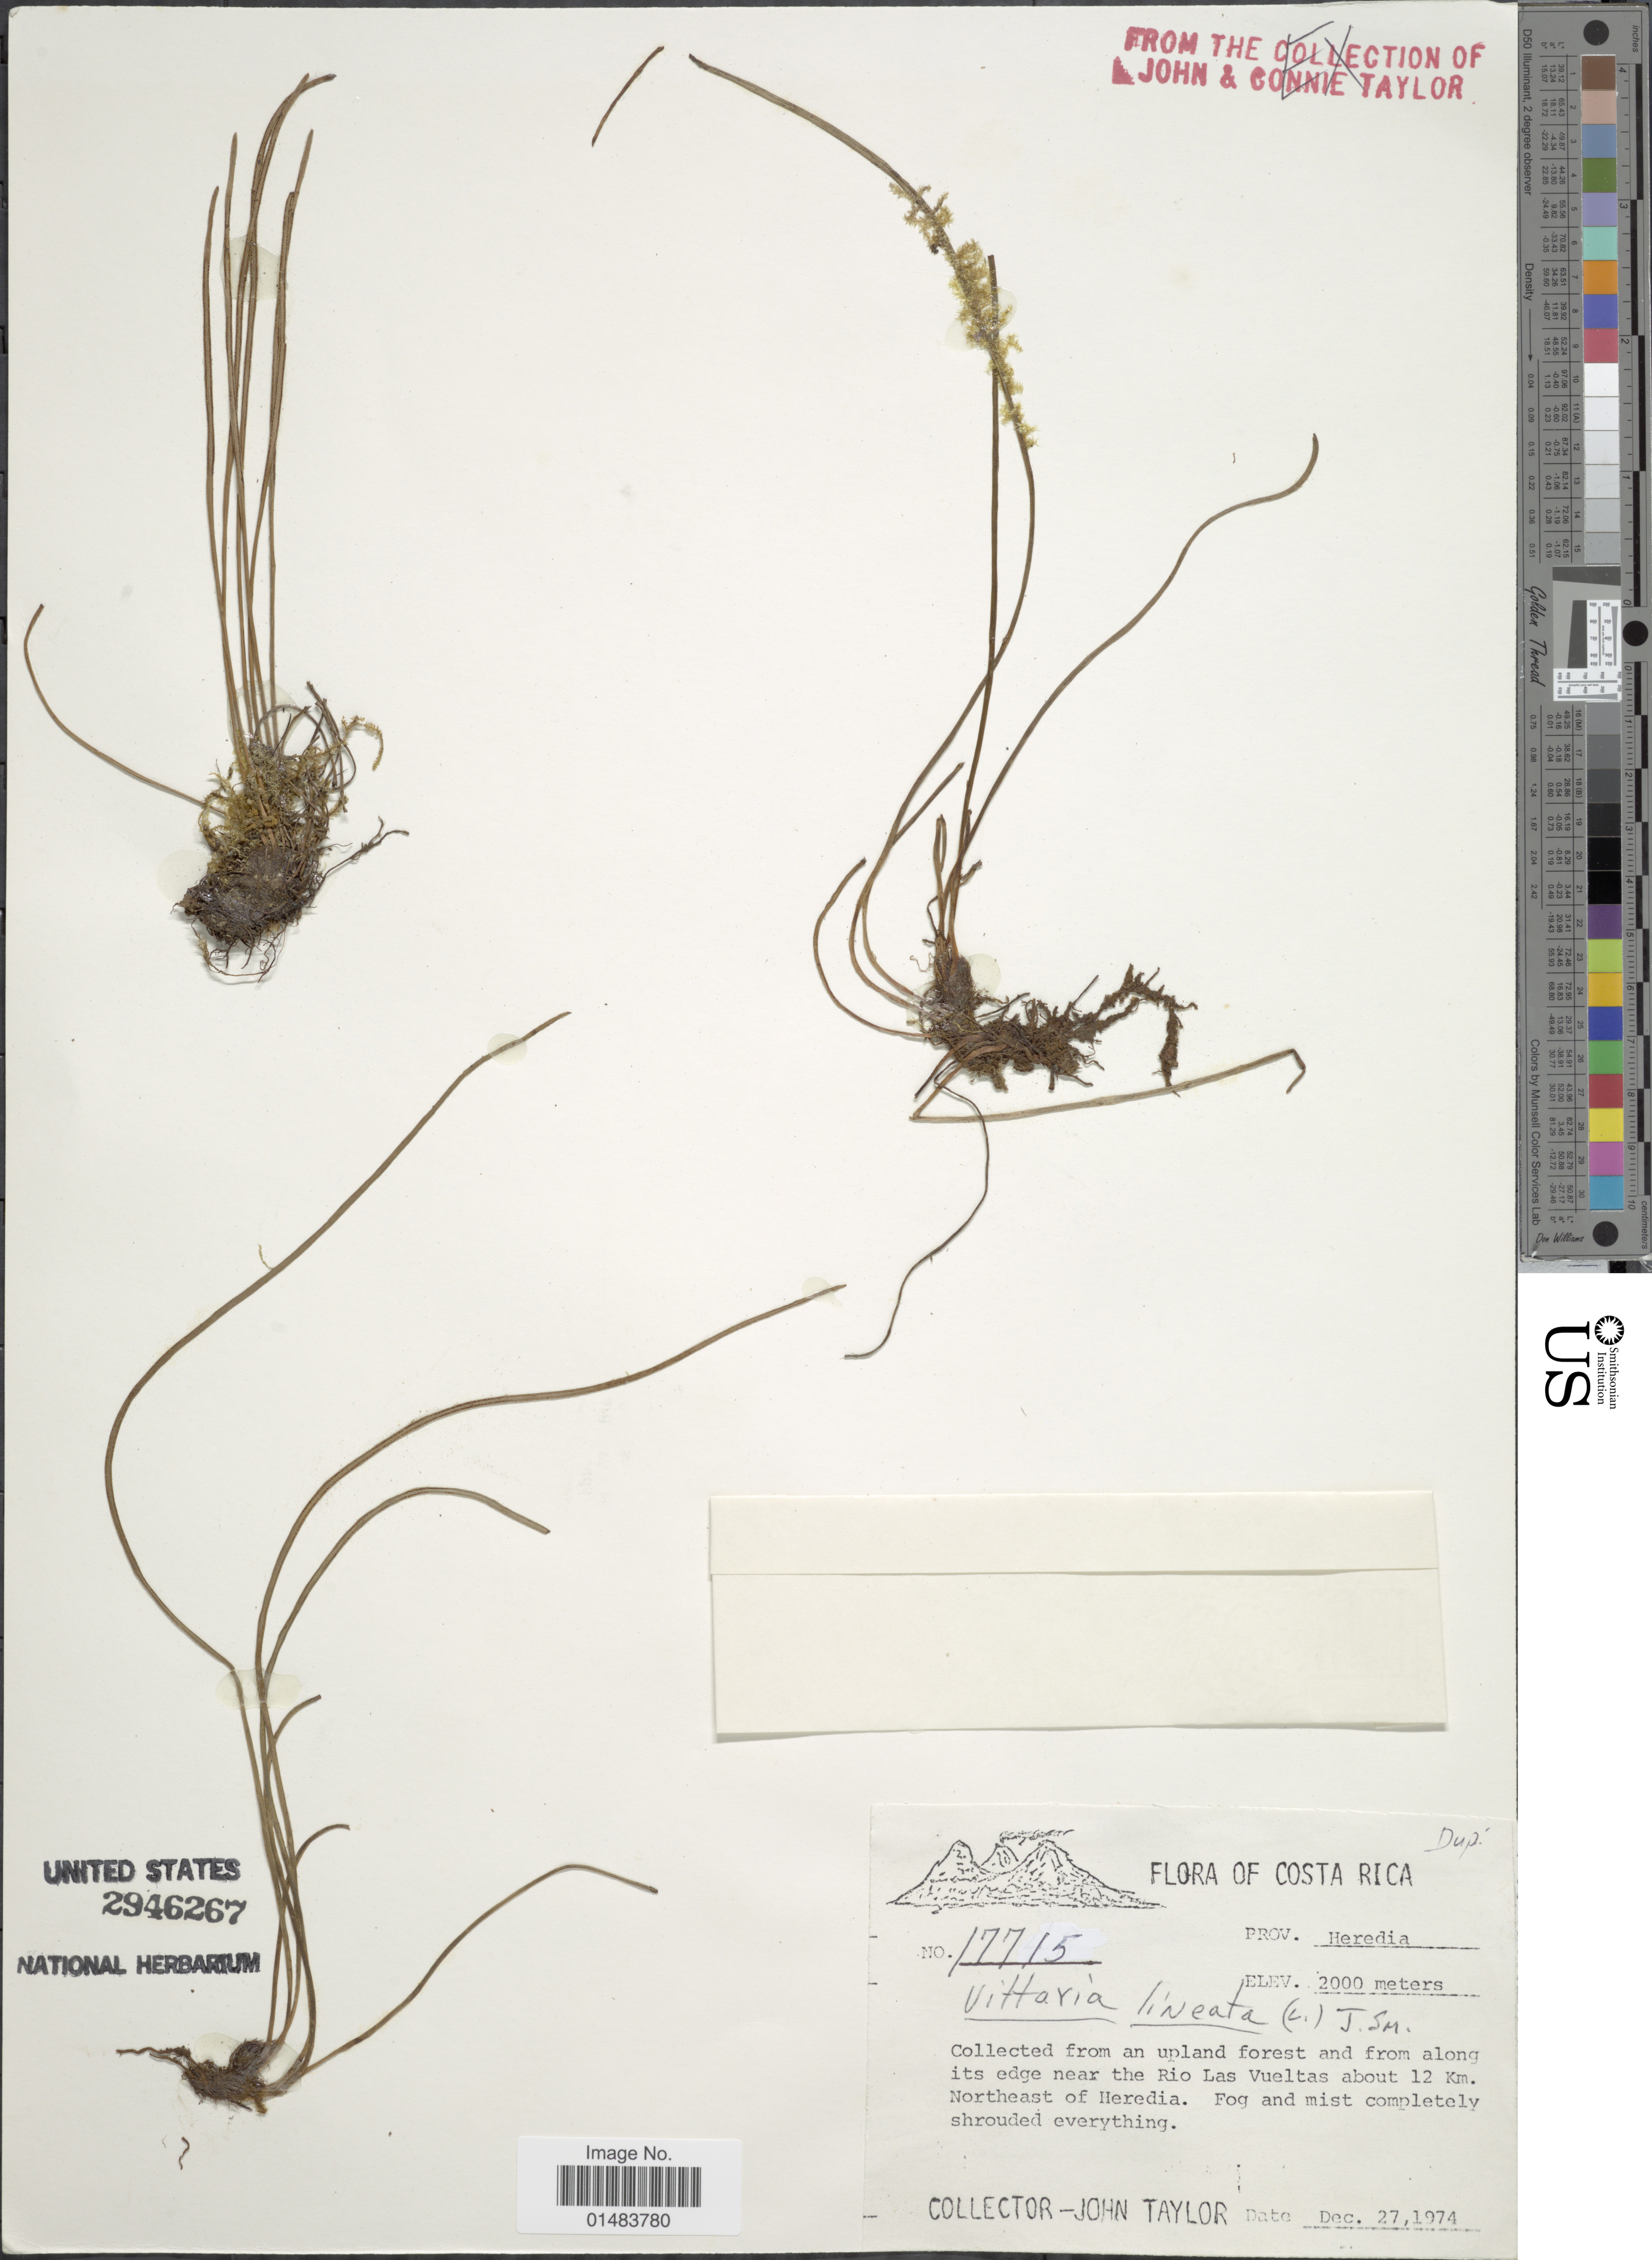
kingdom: Plantae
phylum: Tracheophyta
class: Polypodiopsida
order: Polypodiales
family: Pteridaceae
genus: Vittaria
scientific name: Vittaria lineata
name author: (L.) Sm.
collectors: J. Taylor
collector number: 17715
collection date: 1974-12-27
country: Costa Rica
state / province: Heredia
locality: Flora of Costa Rica, Collected forn an upland forest and from along its edge near the Rio Las Vueltas about 12 km. Norteast of Heredia. Fog and mist completely shrouded everything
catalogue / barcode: US 2946267